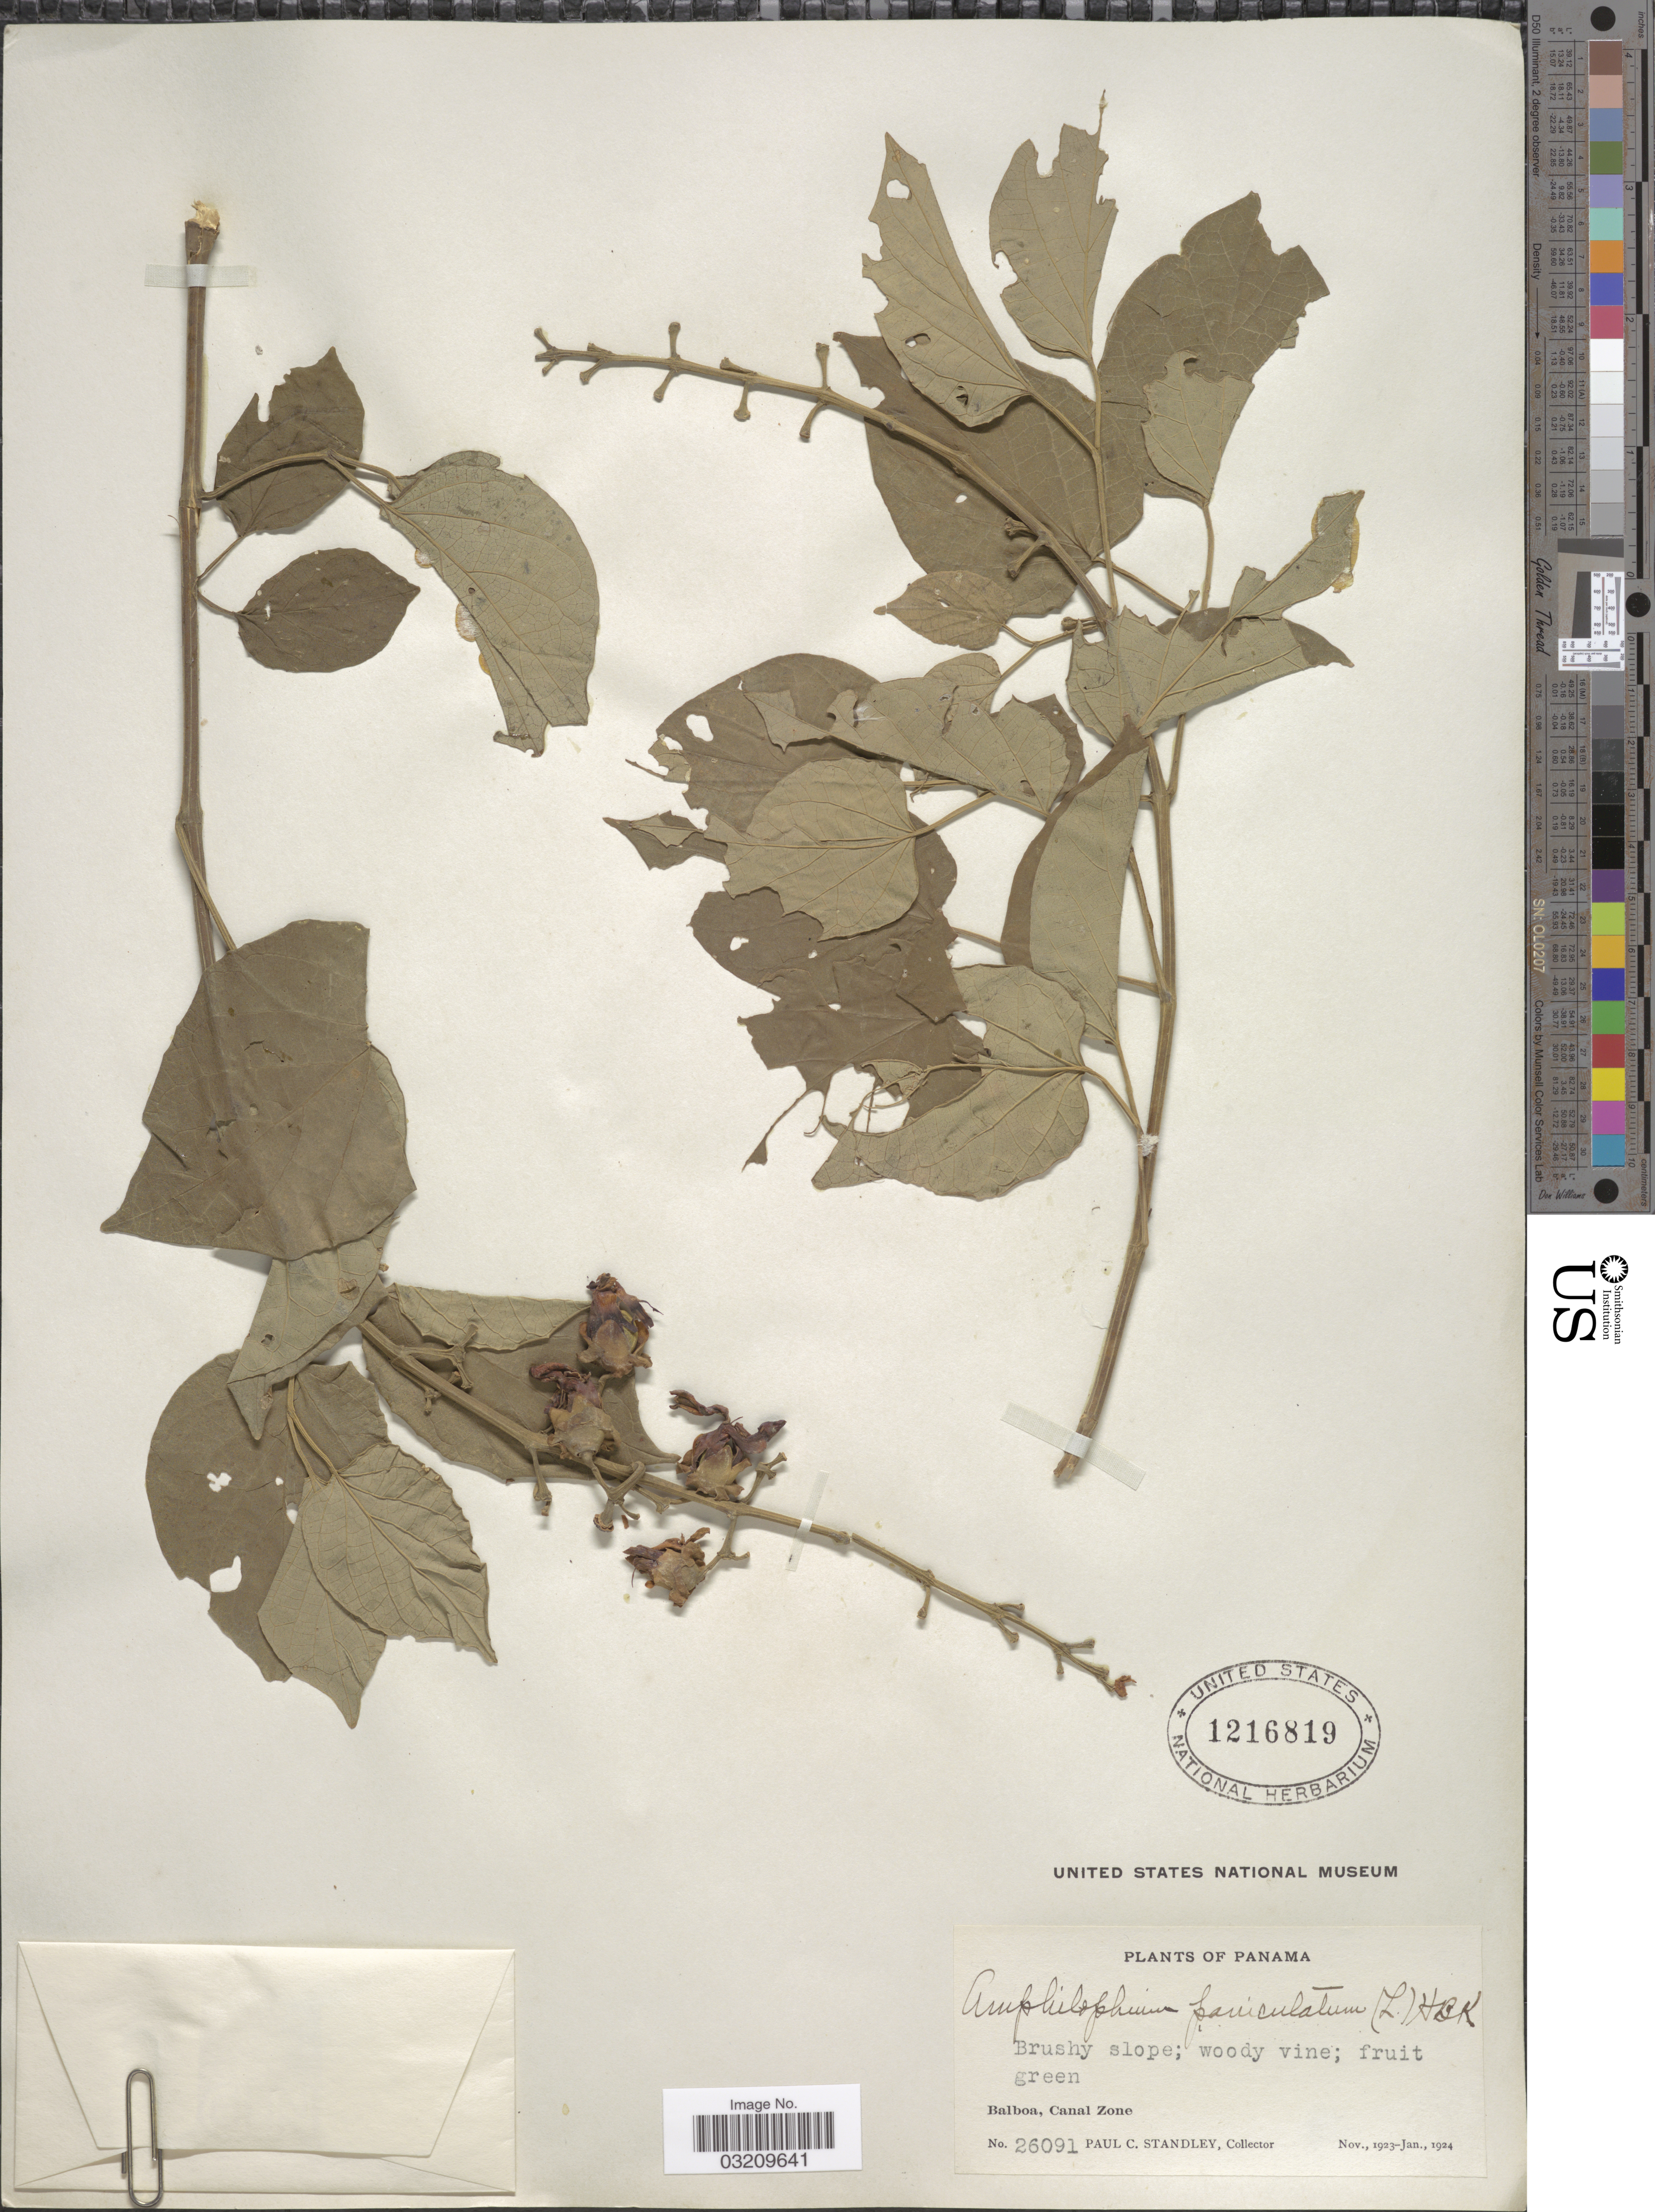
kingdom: Plantae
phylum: Tracheophyta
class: Magnoliopsida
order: Lamiales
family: Bignoniaceae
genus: Amphilophium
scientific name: Amphilophium paniculatum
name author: (L.) Kunth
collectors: P. C. Standley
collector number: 26091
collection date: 1923-11/1924-01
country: Panama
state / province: Colón / Panamá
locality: Balboa, Canal Zone.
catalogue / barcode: US 1216819